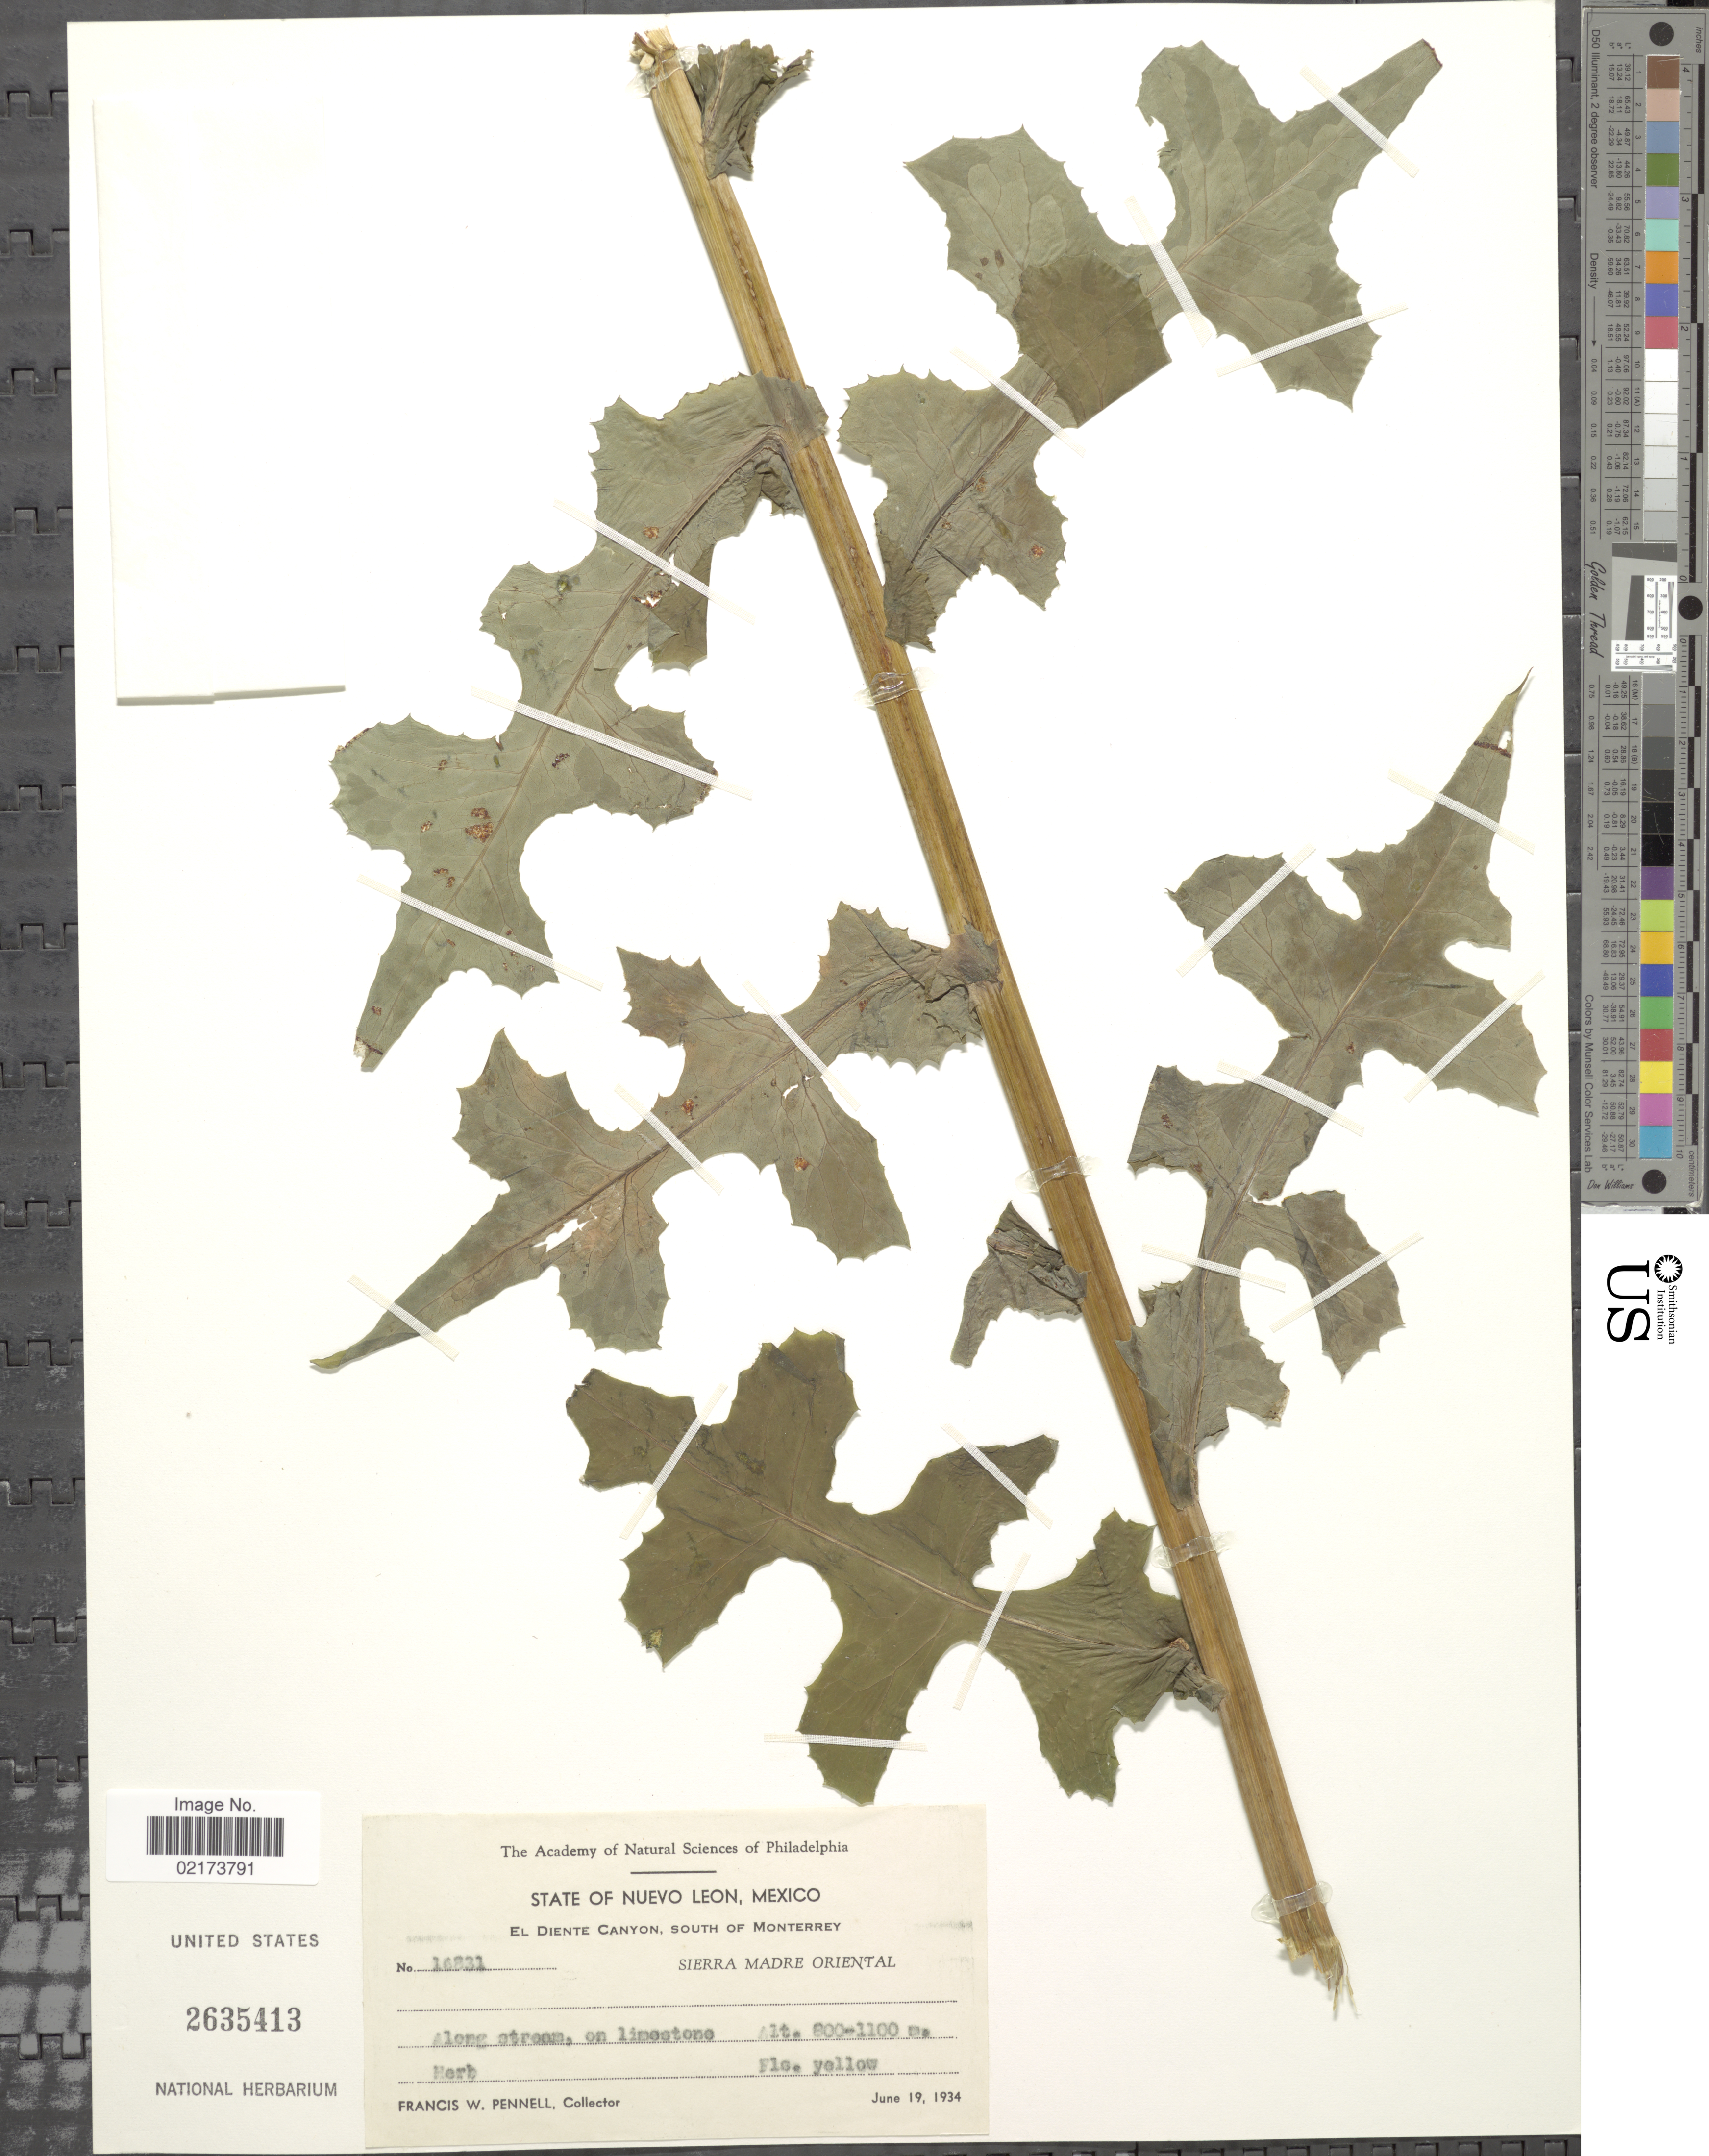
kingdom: Plantae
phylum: Tracheophyta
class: Magnoliopsida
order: Asterales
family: Asteraceae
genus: Lactuca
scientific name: Lactuca ludoviciana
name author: (Nutt.) Riddell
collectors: F. W. Pennell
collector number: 16831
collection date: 1934-06-19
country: Mexico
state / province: Nuevo León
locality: El Diente Canyon, South of Monterrey, Sierra Madre Oriental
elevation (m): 800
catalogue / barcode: US 2635413